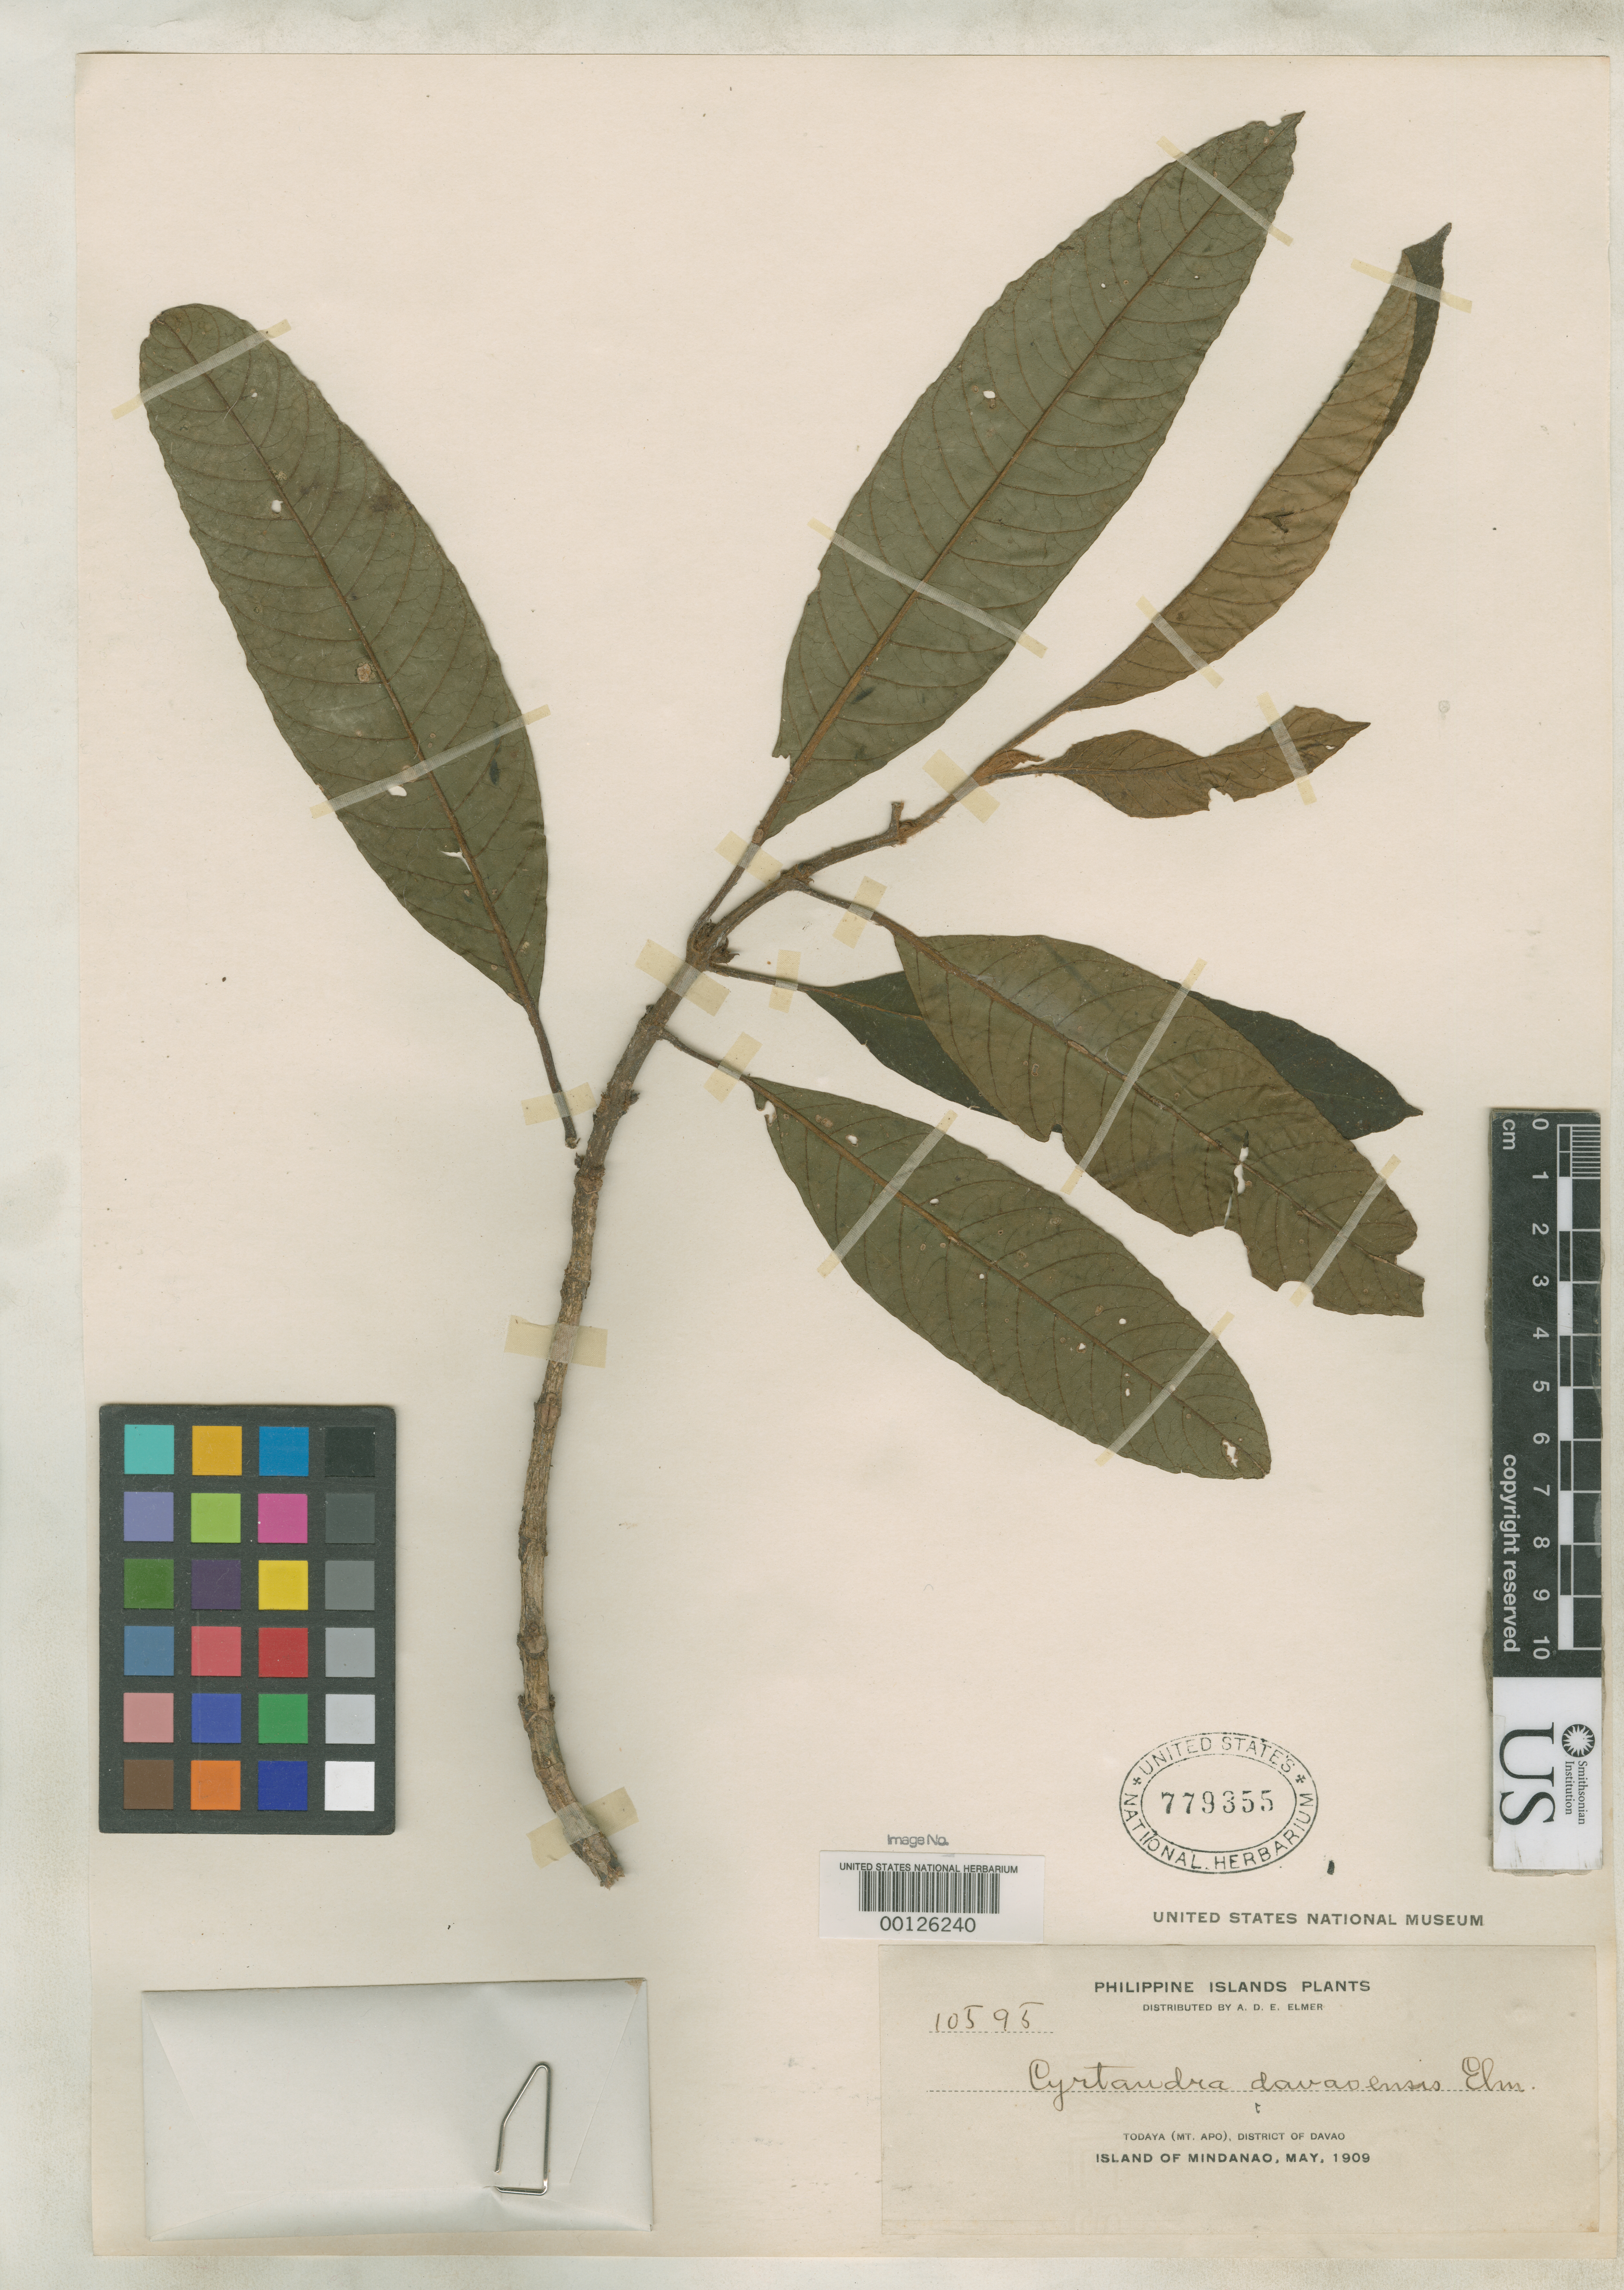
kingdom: Plantae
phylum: Tracheophyta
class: Magnoliopsida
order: Lamiales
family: Gesneriaceae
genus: Cyrtandra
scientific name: Cyrtandra davaoensis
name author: Elmer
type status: Isolectotype; Type Collection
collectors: A. D. E. Elmer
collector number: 10595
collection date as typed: May 1909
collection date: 1909-05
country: Philippines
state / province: Davao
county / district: Davao del Sur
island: Mindanao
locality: Todaya (Mt. Apo).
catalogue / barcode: US 779355